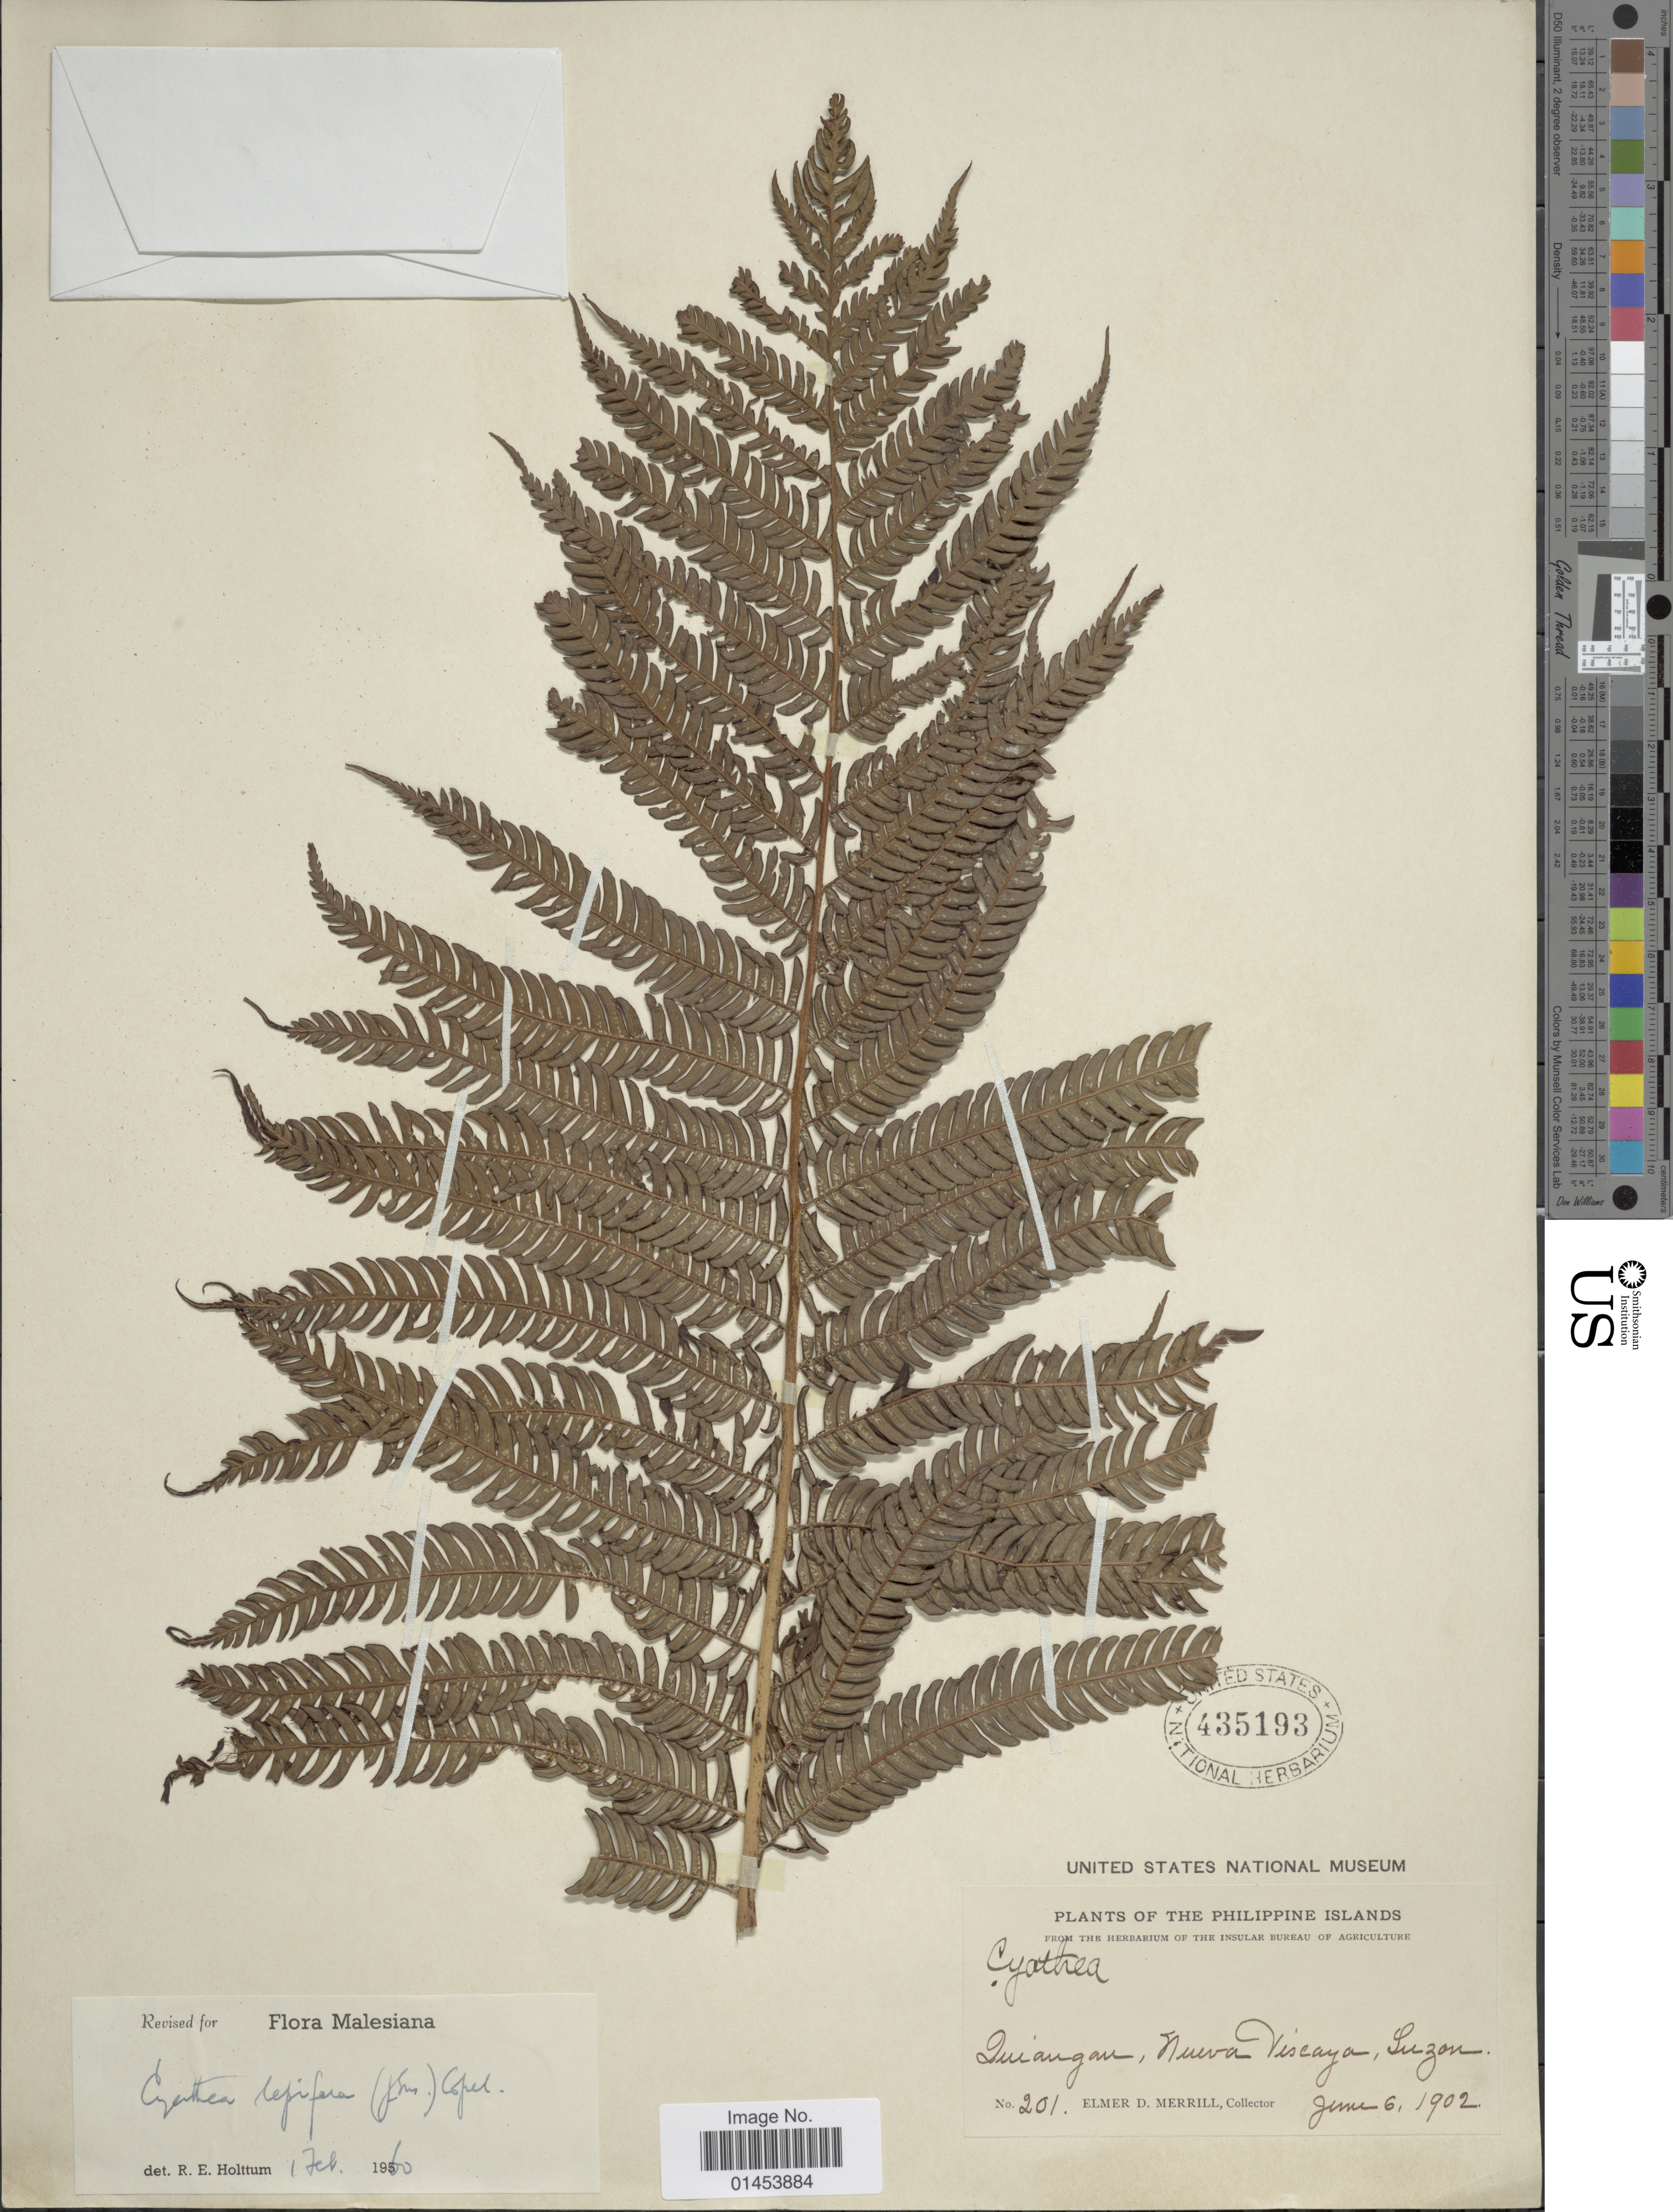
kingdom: Plantae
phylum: Tracheophyta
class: Polypodiopsida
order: Cyatheales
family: Cyatheaceae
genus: Cyathea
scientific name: Cyathea lepifera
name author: (J. Sm.) Copel.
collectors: E. D. Merrill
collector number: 201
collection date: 1902-06-06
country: Philippines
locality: Quiangan, Nueva Viscaya [Nueva Vizcaya], Luzon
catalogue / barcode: US 435193